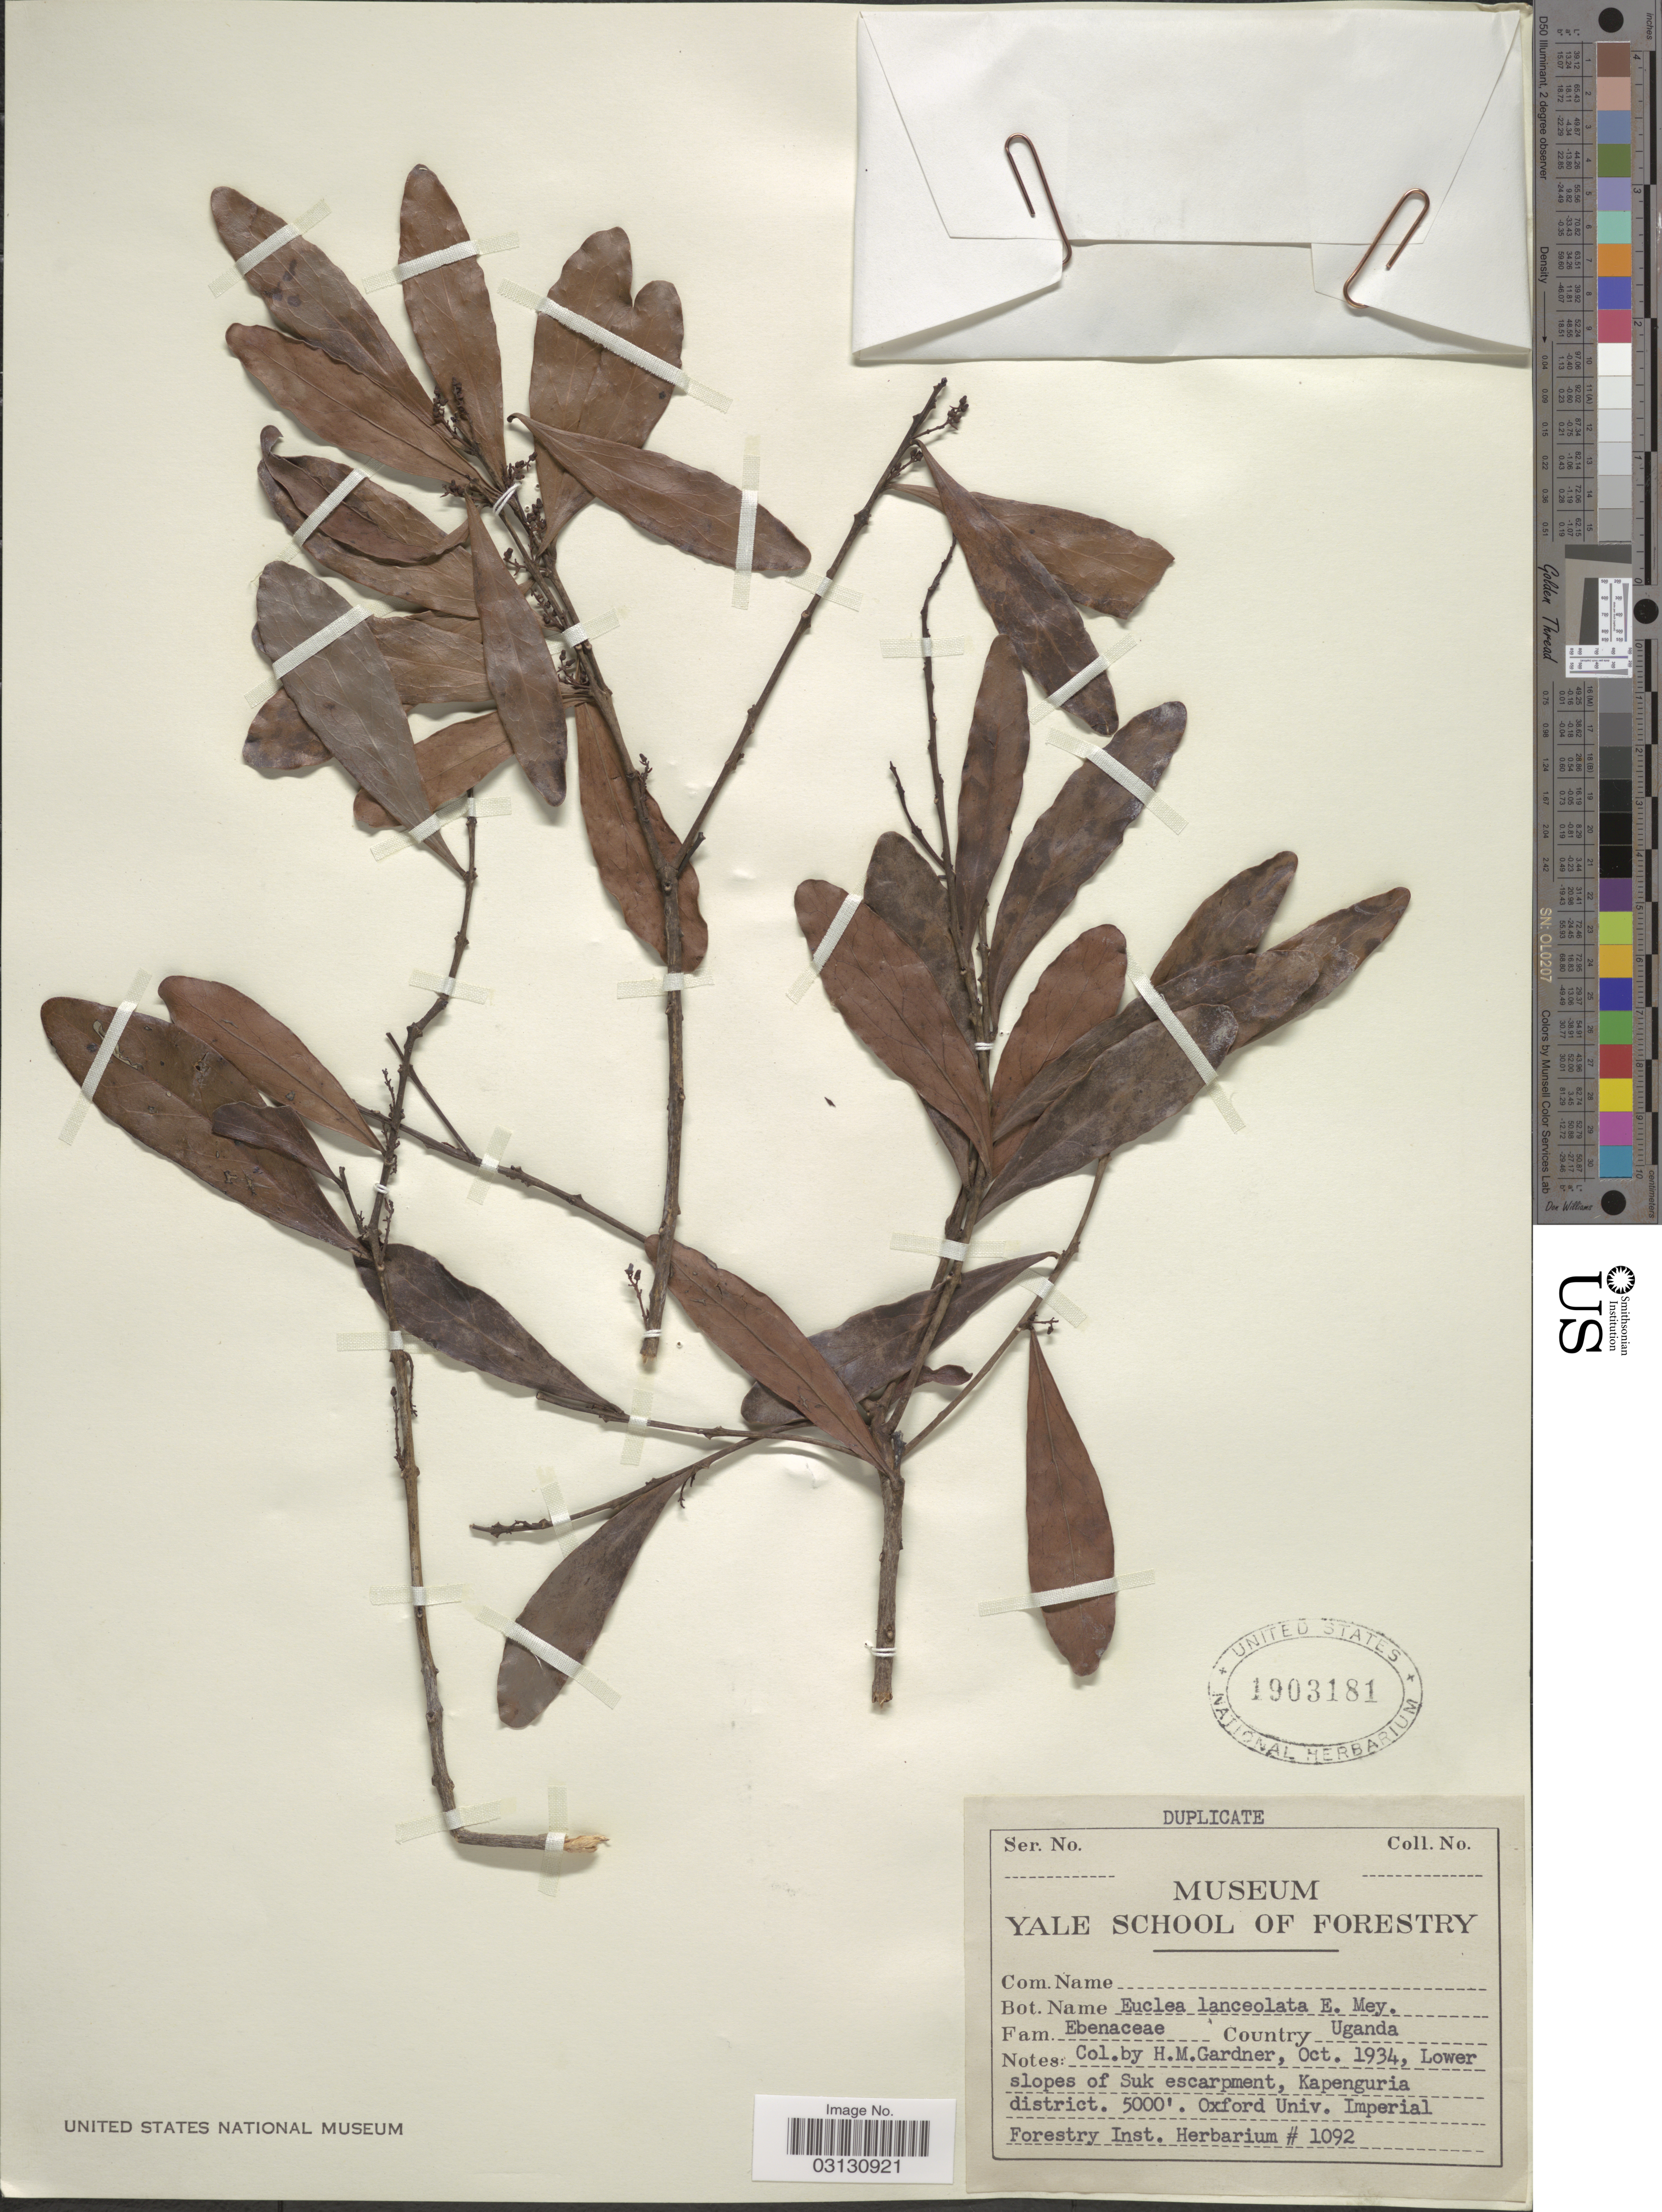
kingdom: Plantae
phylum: Tracheophyta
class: Magnoliopsida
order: Ericales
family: Ebenaceae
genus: Euclea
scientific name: Euclea lanceolata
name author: E. Mey. ex A. DC.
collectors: H. M. Gardner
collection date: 1934-10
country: Uganda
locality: Lower slopes of Suk escarpment, Kapenguria district.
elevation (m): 1524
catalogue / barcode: US 1903181